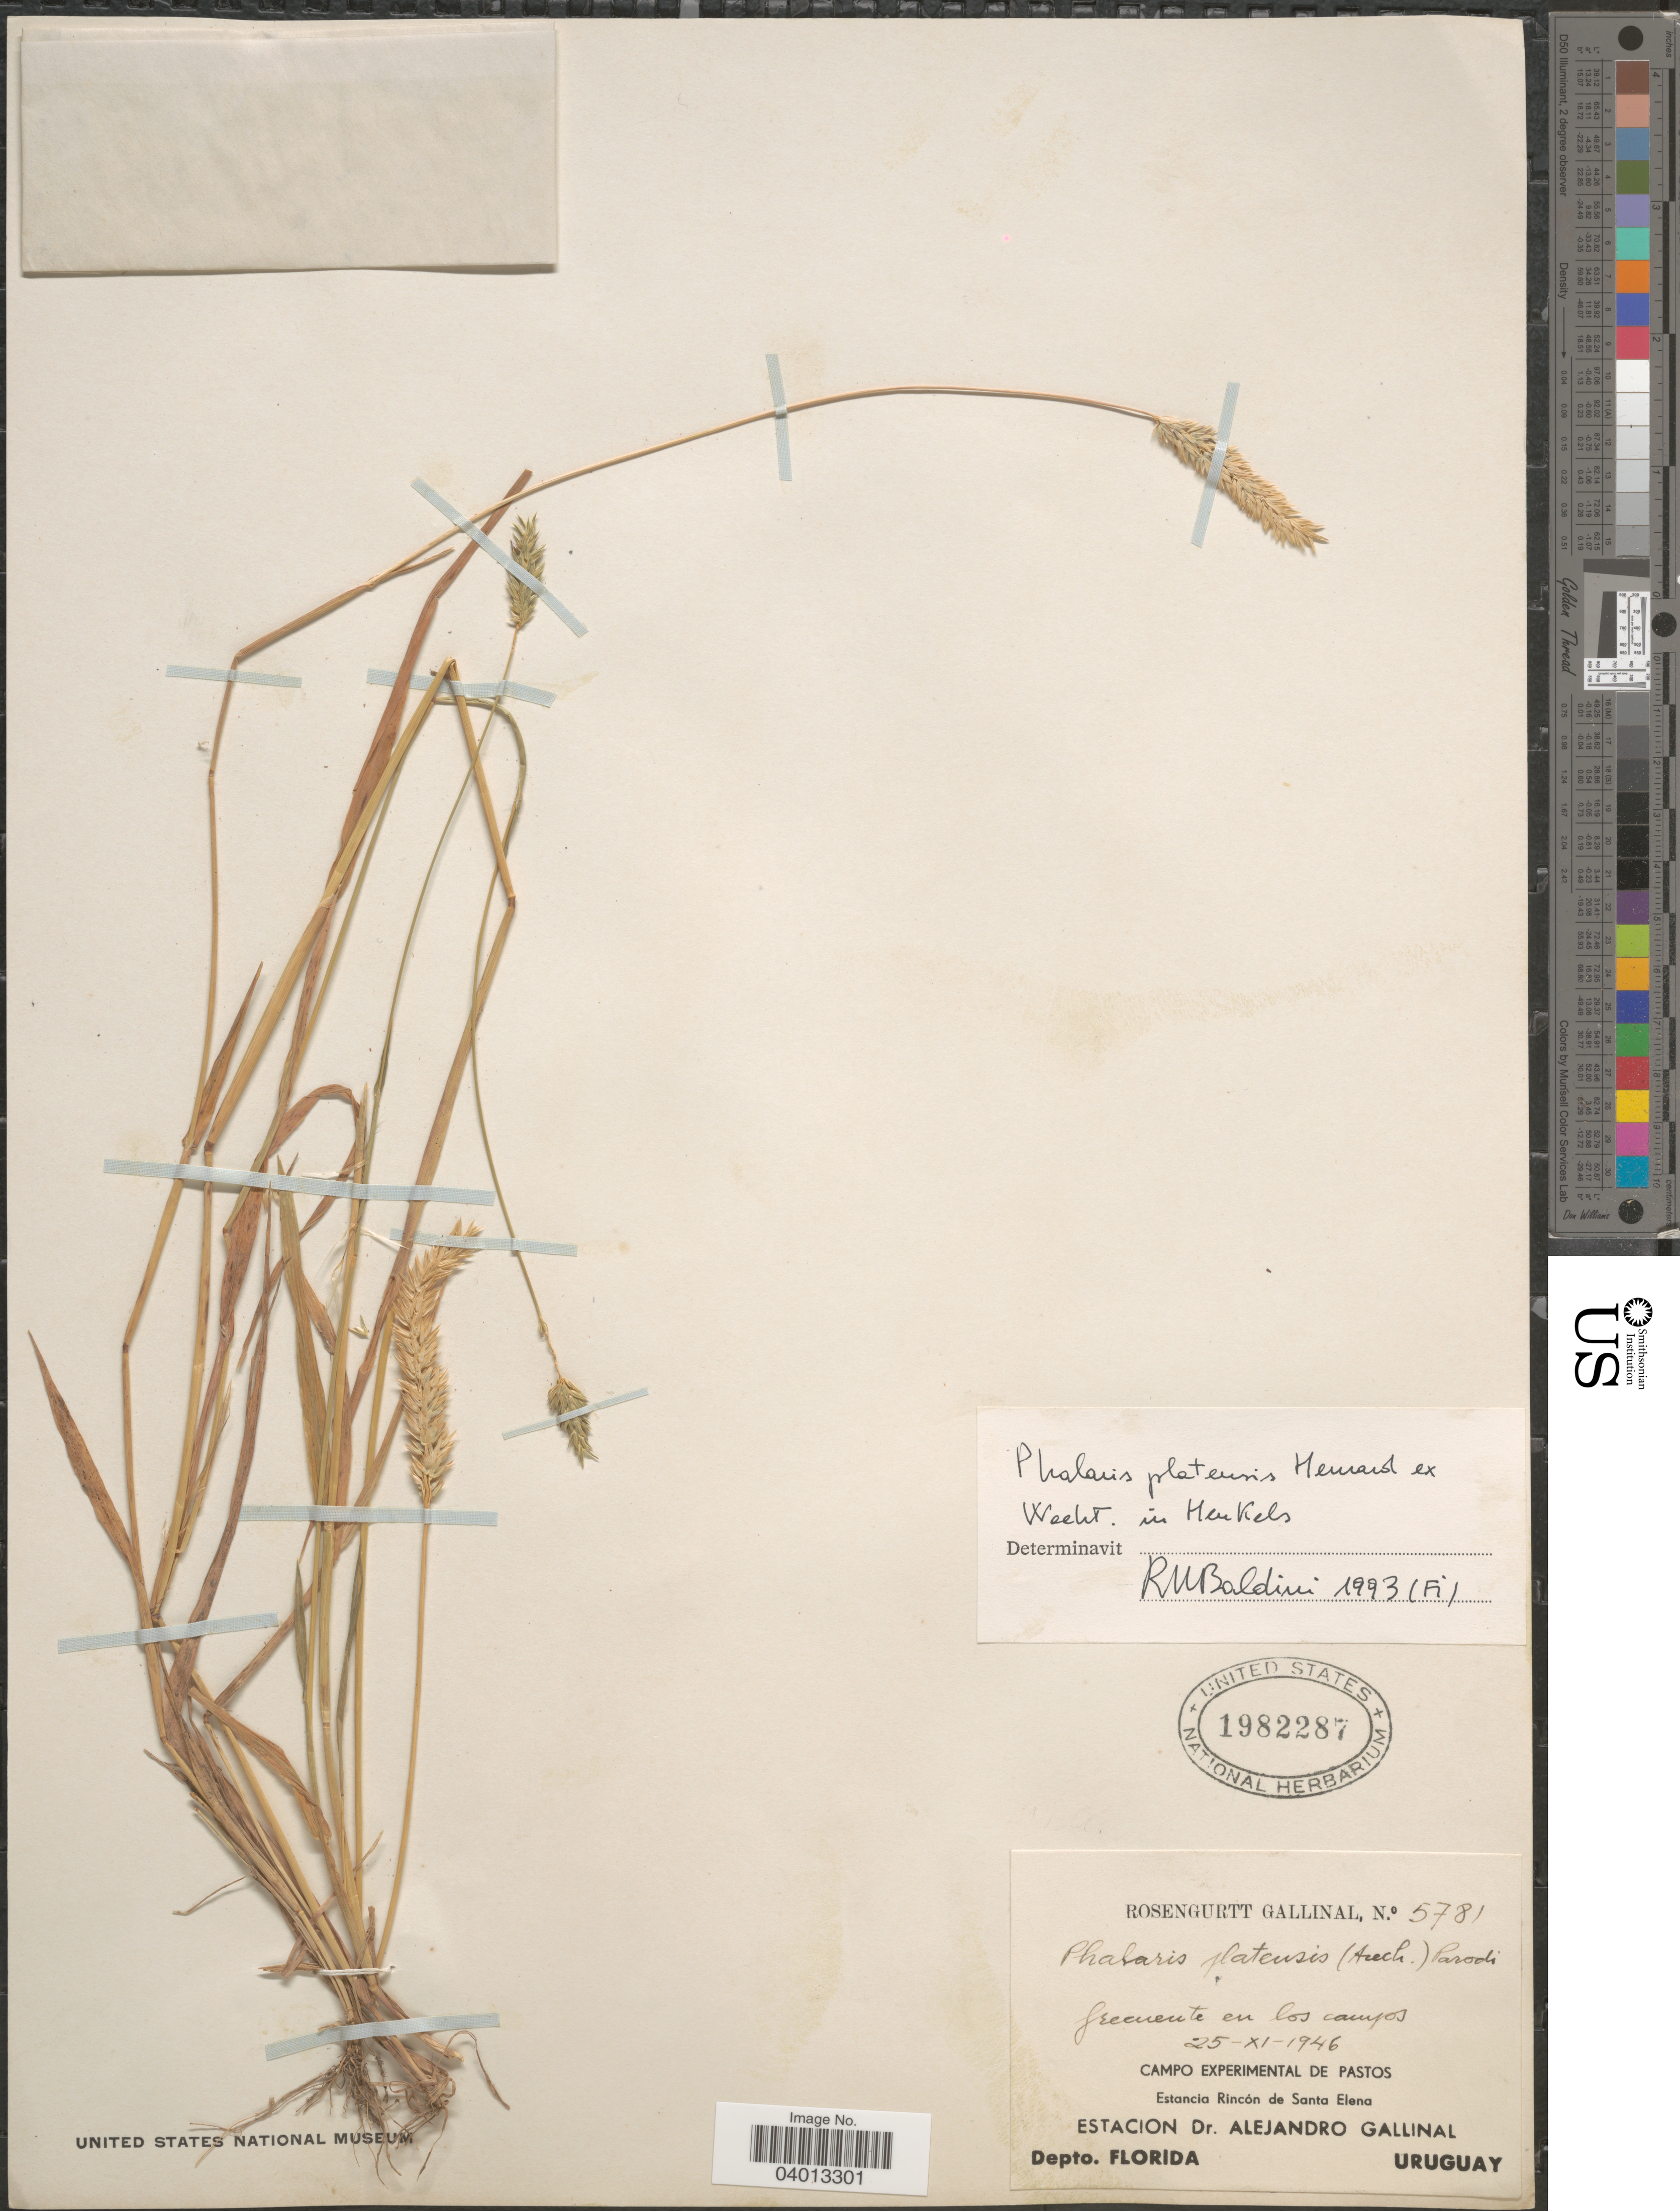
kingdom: Plantae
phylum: Tracheophyta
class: Liliopsida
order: Poales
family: Poaceae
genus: Phalaris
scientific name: Phalaris platensis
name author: Henr. ex Wacht.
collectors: R. Gallinal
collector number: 5781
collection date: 1946-11-25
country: Uruguay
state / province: Florida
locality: Campo Experimental de Pastos. Estancia Rincón de Santa Elena. Estacion Dr. Alejandro Gallinal. Depto. Florida.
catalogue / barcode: US 1982287